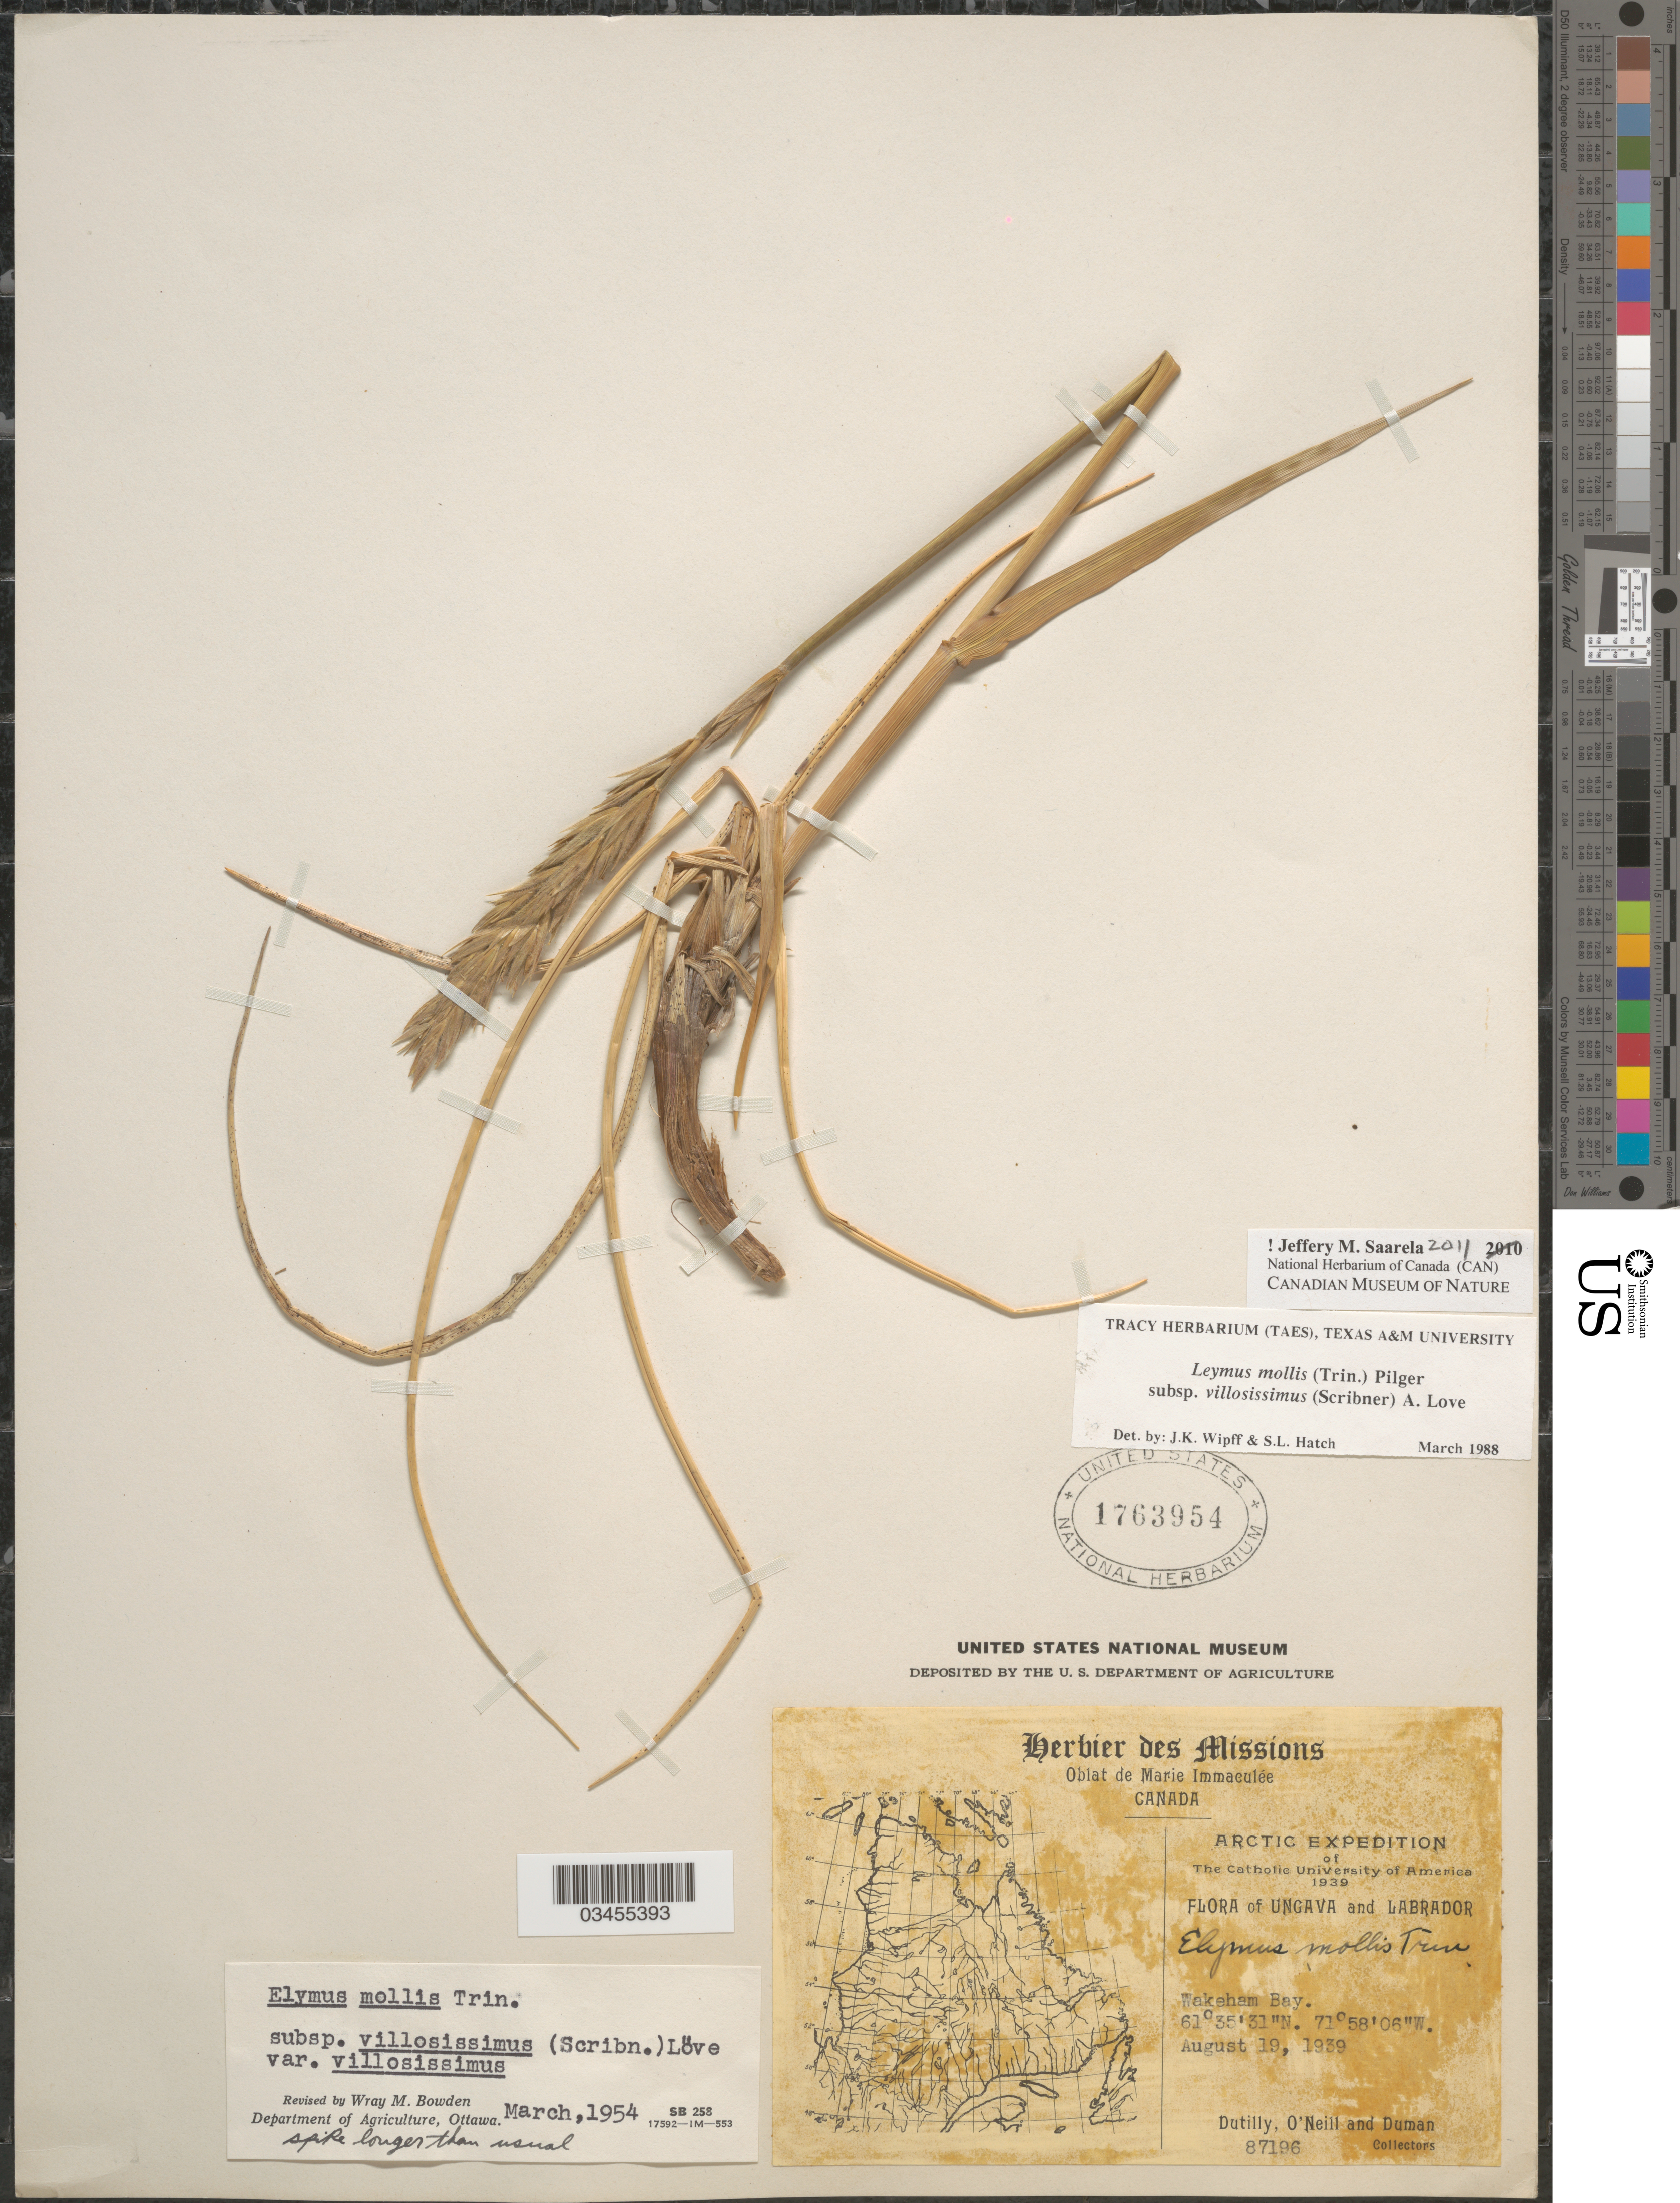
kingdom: Plantae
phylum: Tracheophyta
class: Liliopsida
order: Poales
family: Poaceae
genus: Leymus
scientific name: Leymus mollis subsp. villosissimus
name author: (Scribn.) Á. Löve & D. Löve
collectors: -. Dutilly, -. O'Neill & -. Duman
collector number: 87196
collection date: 1939-08-19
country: Canada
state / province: Newfoundland and Labrador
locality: Arctic Expedition. Ungava and Labrador. Wakeham Bay.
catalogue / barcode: US 1763954